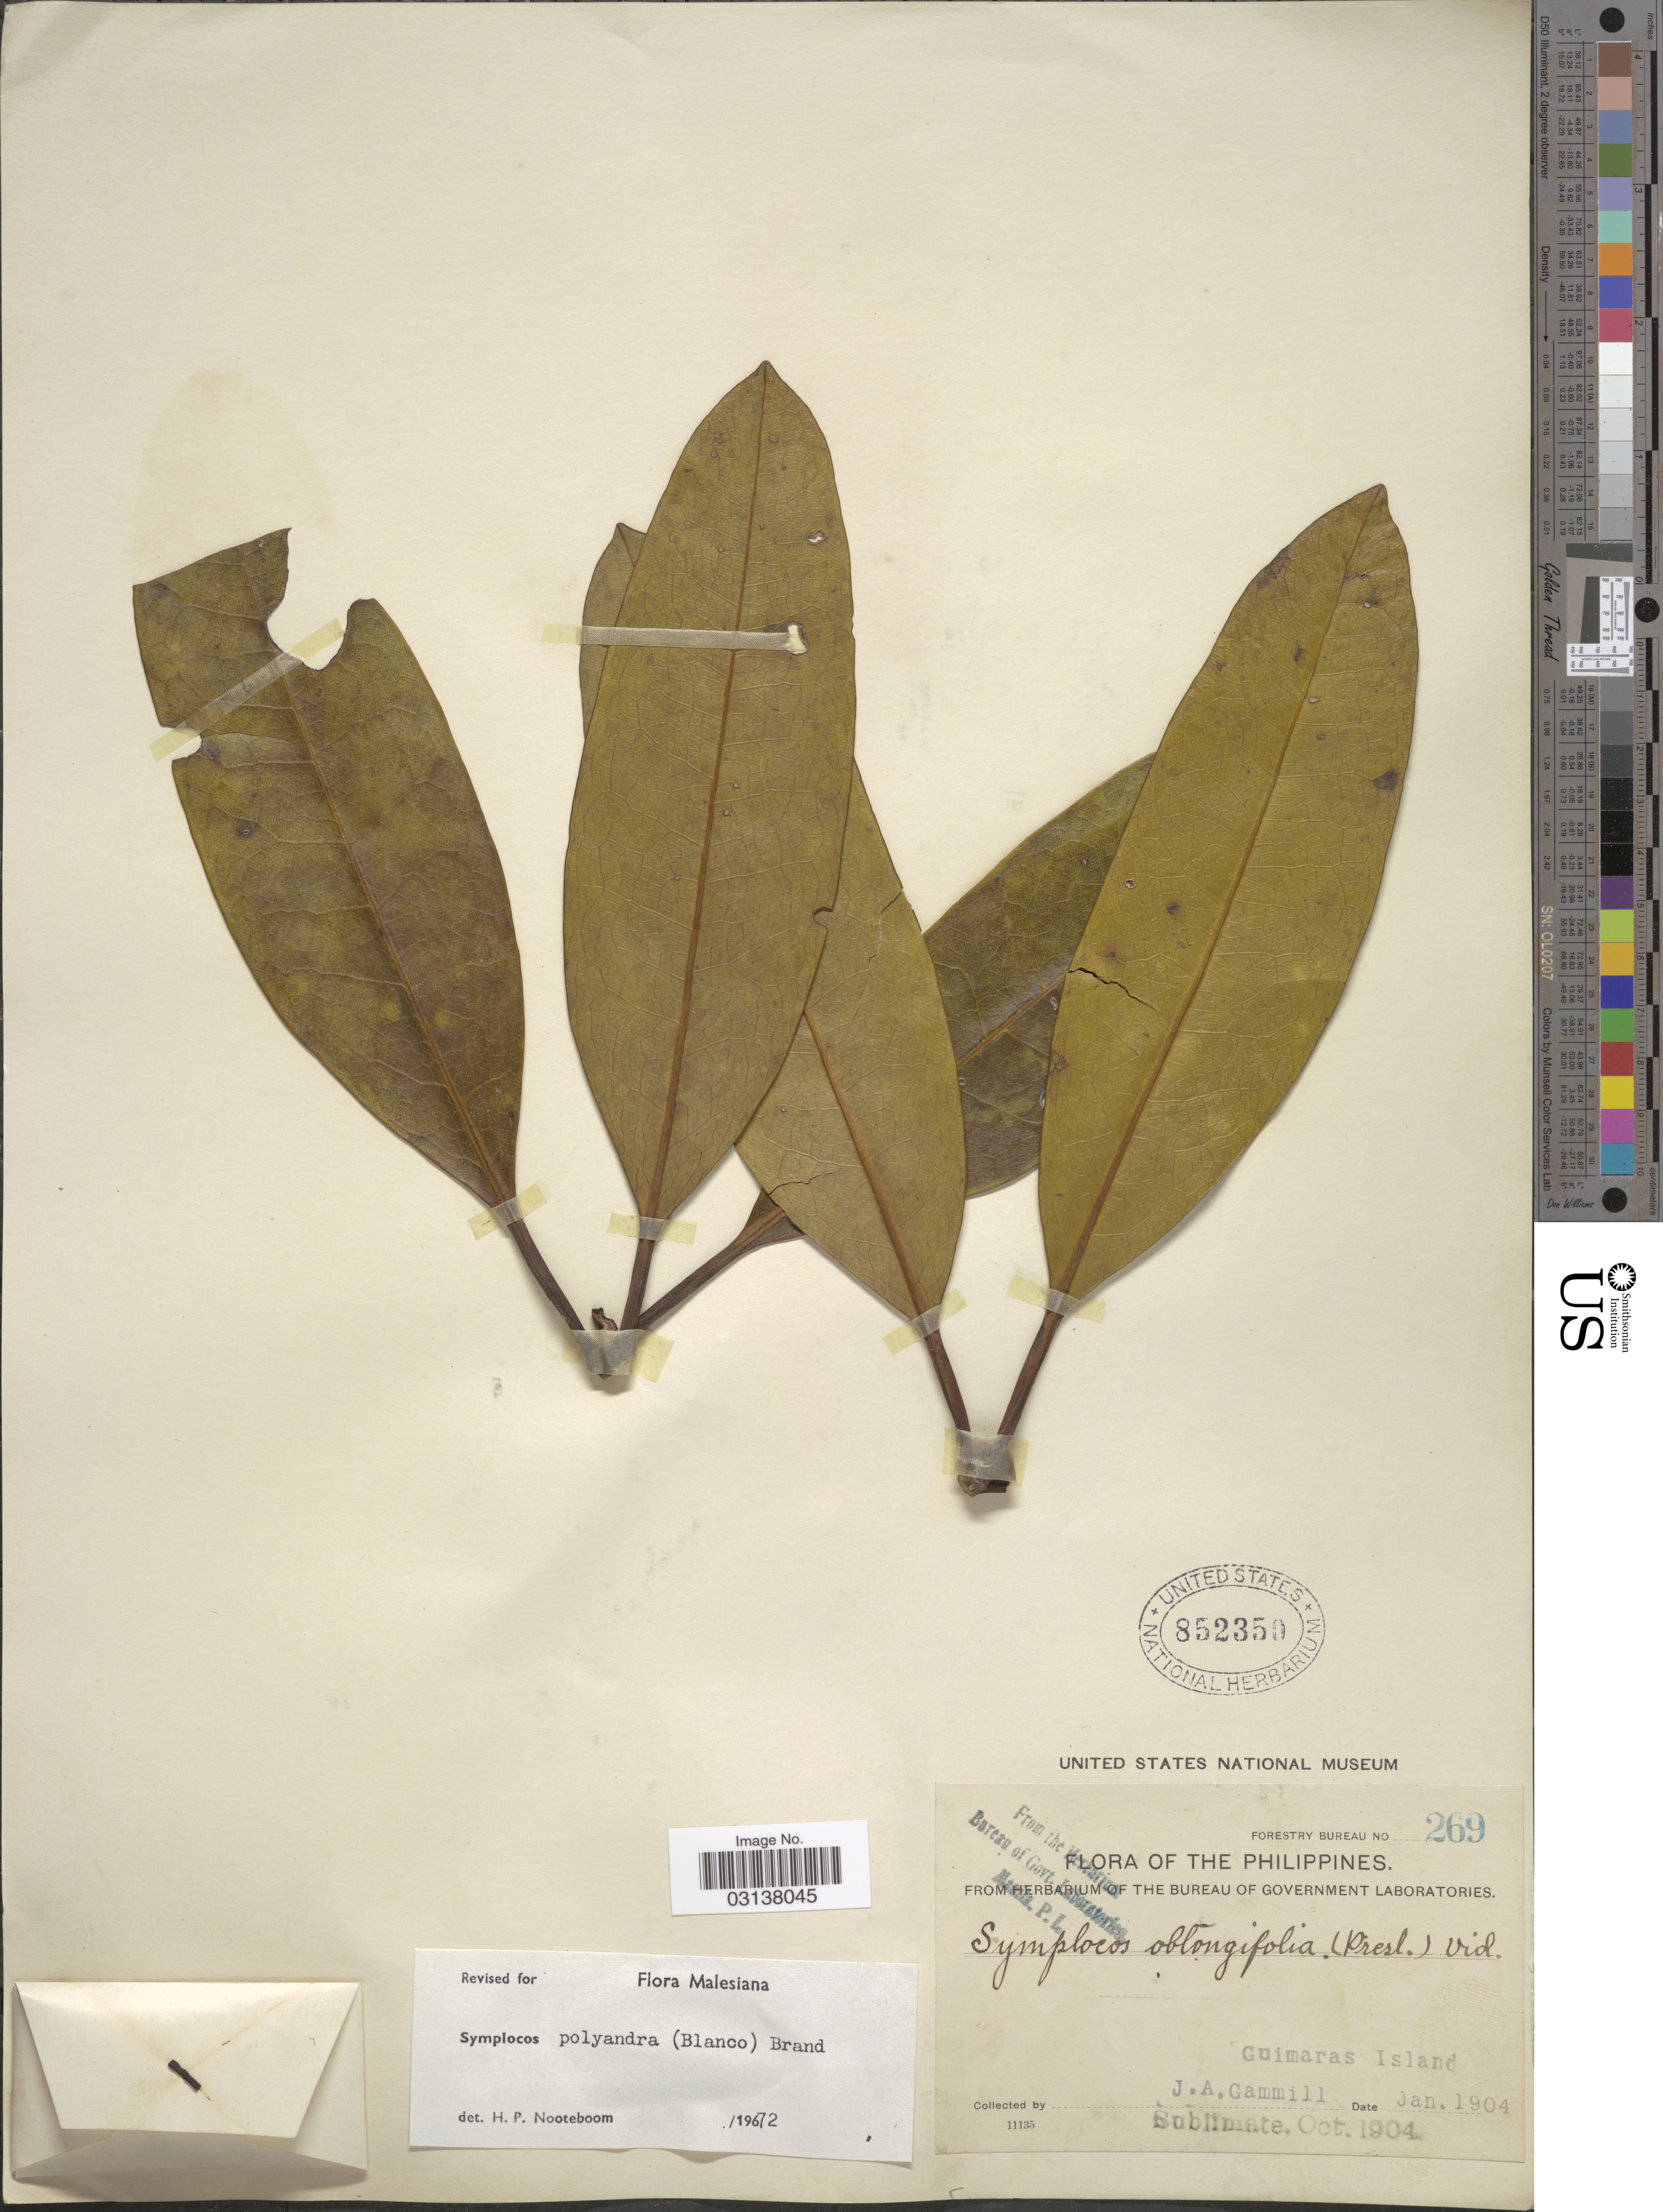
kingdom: Plantae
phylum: Tracheophyta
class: Magnoliopsida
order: Ericales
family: Symplocaceae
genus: Symplocos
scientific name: Symplocos polyandra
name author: (Blanco) Brand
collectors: J. Gammill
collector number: Forestry Bureau 269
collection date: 1904-01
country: Philippines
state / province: Western Visayas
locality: The Philippines. Guimaras Island.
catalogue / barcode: US 852350